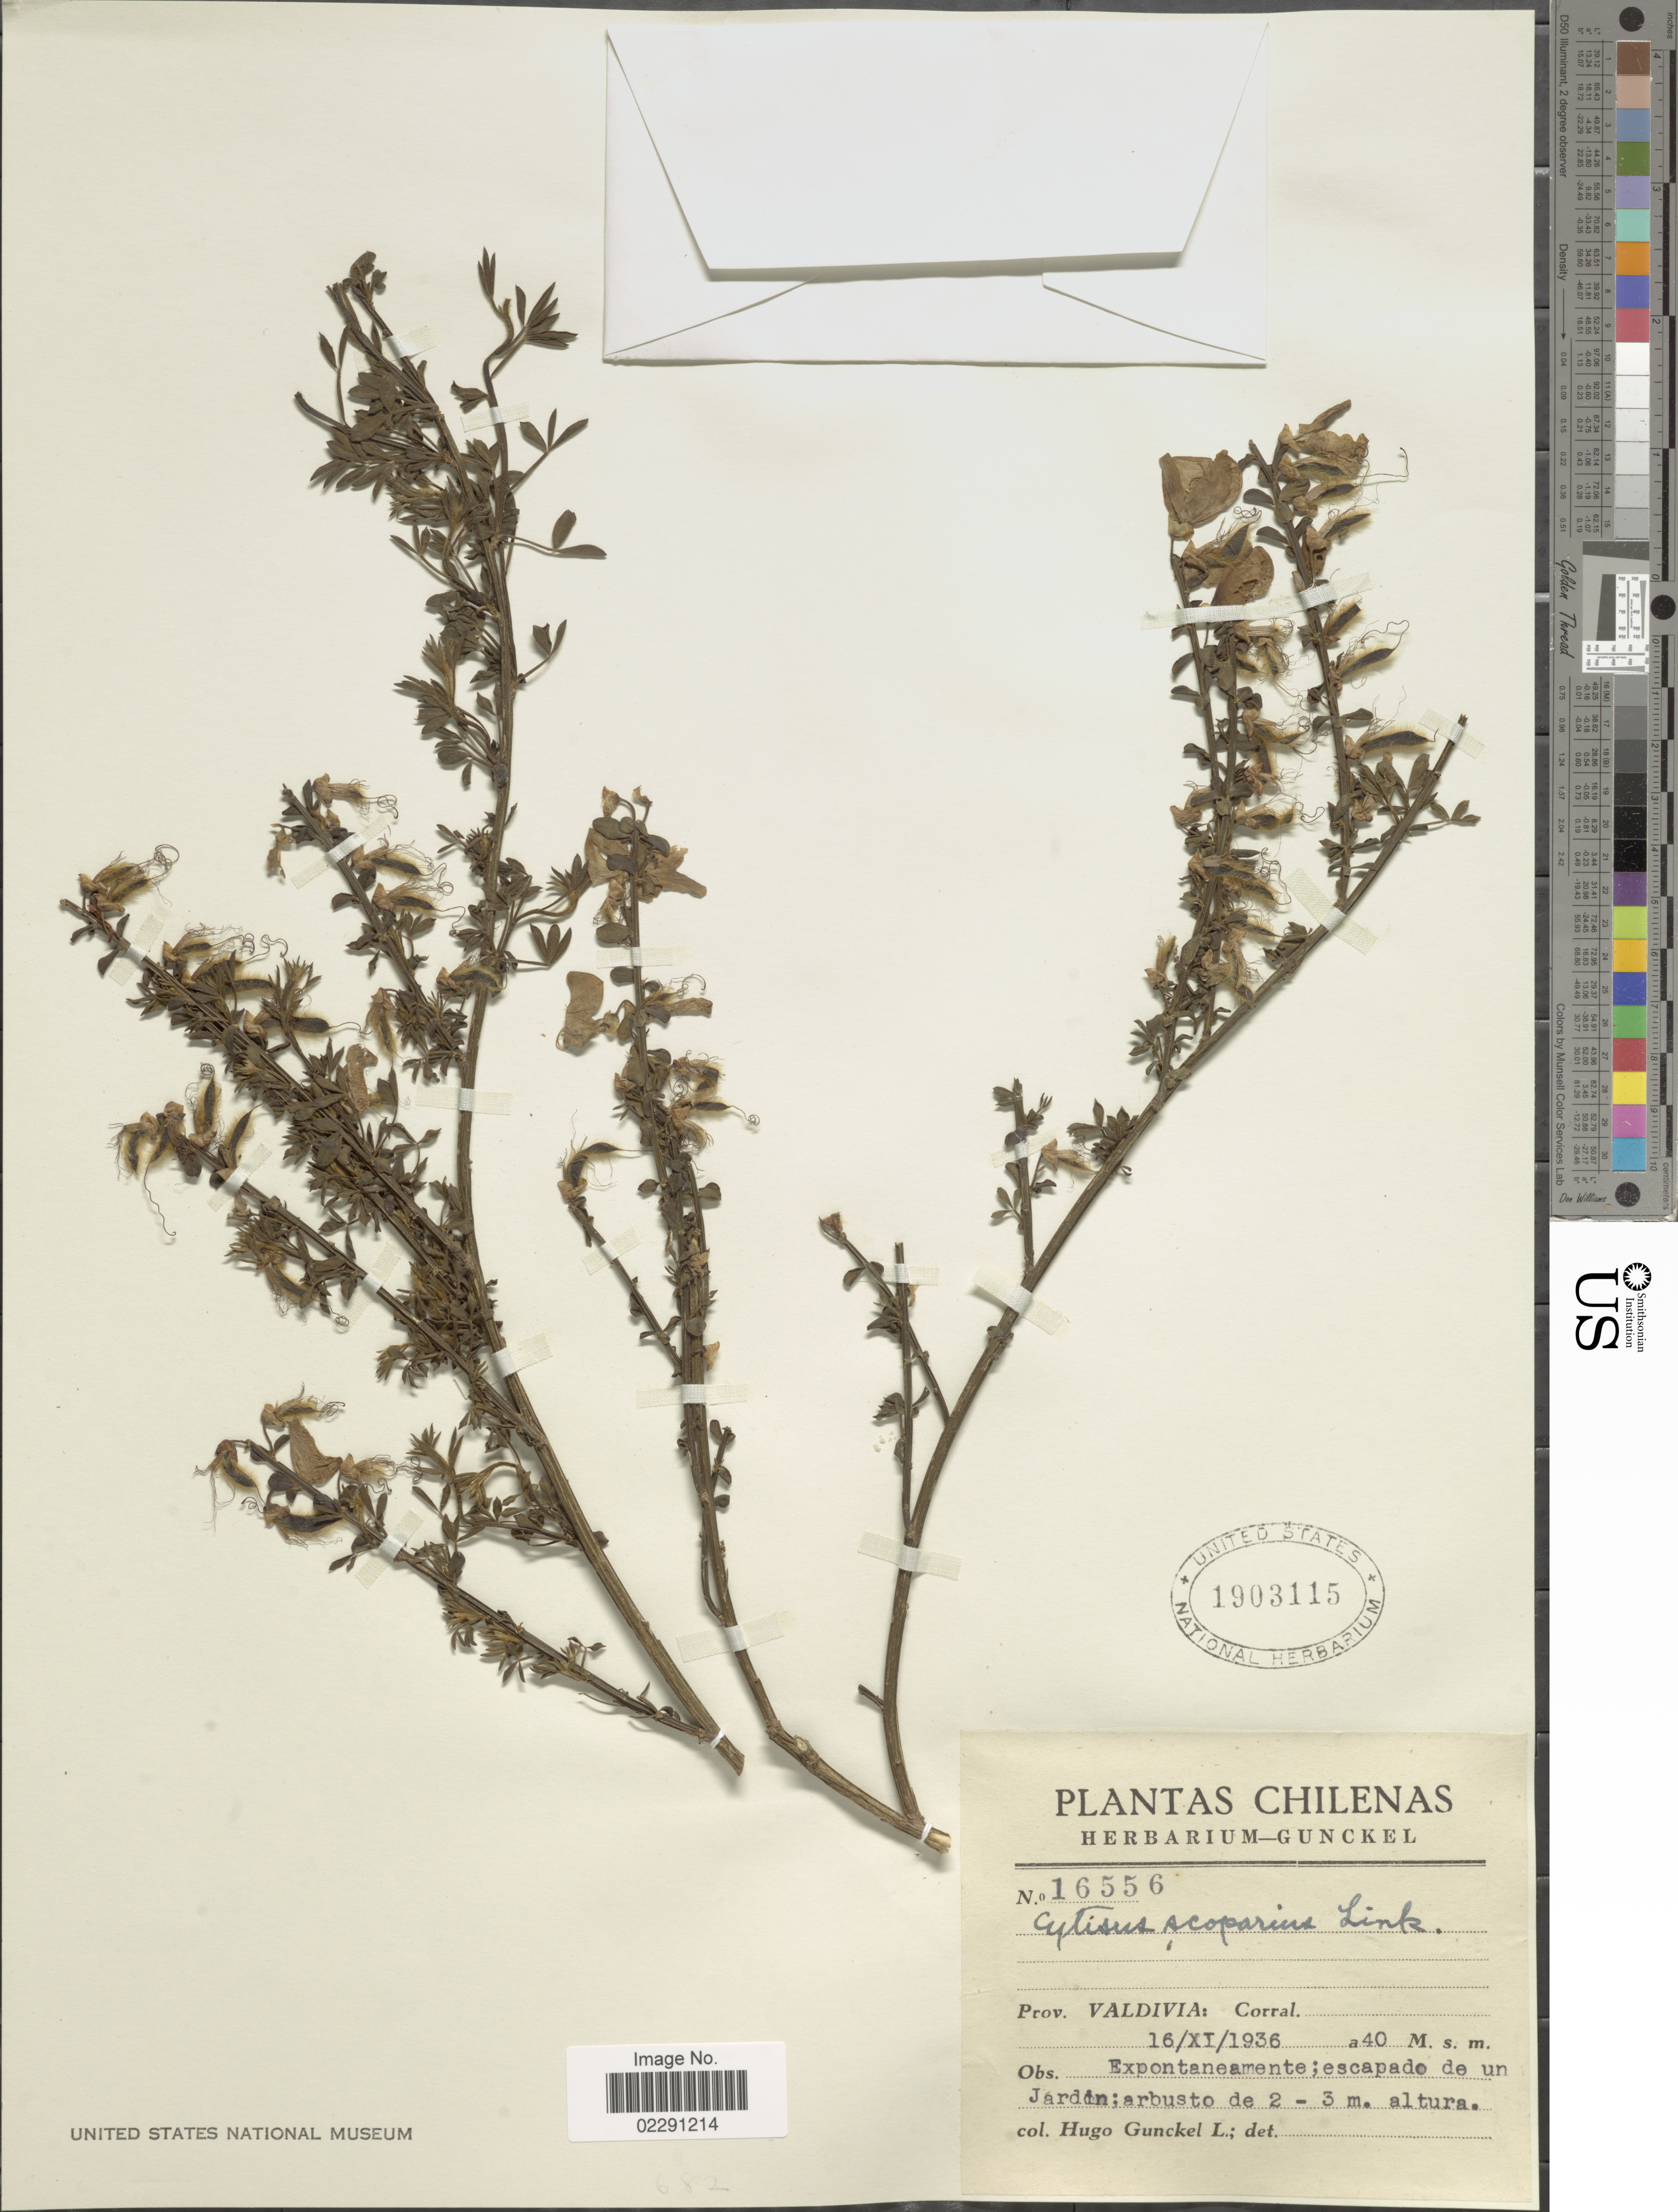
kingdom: Plantae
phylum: Tracheophyta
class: Magnoliopsida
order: Fabales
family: Fabaceae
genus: Cytisus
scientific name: Cytisus scoparius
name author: (L.) Link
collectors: H. Gunckel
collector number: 16556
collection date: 1936-11-16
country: Chile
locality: Chilenas, Prov. Valdivia: Corral, Expontaneamente; escapado de un Jardin.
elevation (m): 40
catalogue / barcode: US 1903115